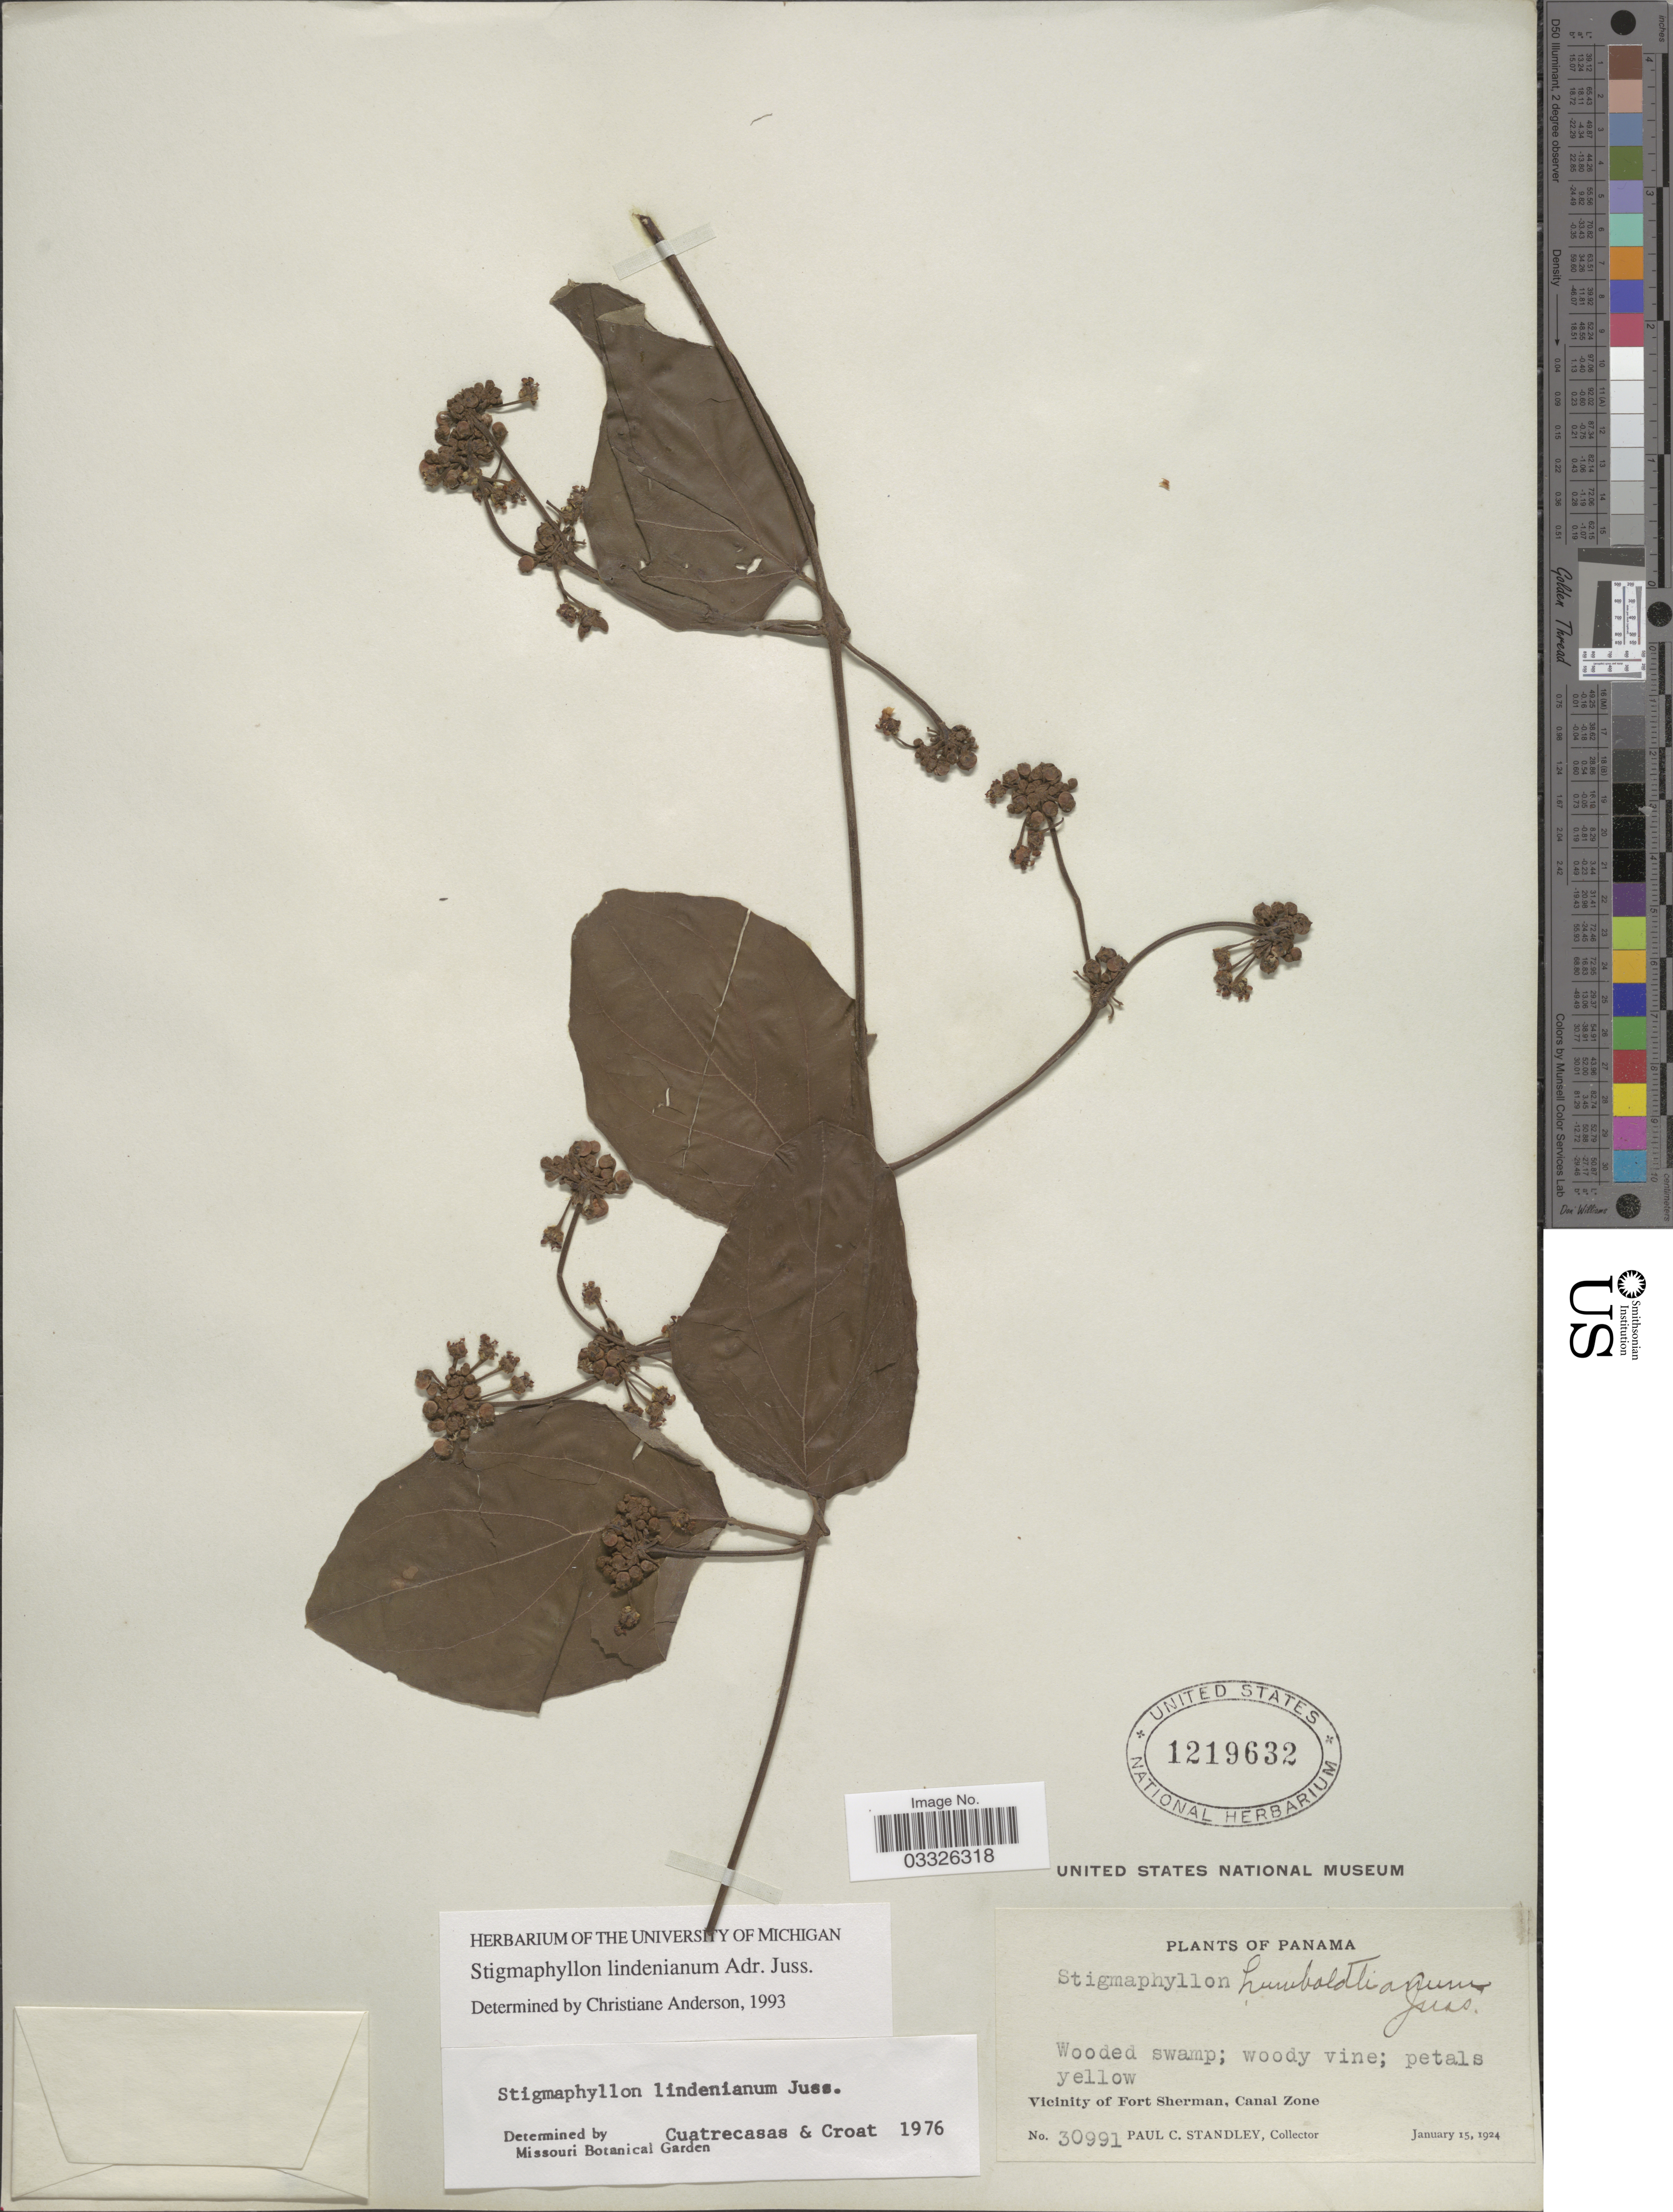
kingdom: Plantae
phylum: Tracheophyta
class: Magnoliopsida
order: Malpighiales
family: Malpighiaceae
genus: Stigmaphyllon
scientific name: Stigmaphyllon lindenianum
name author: A. Juss.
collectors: P. C. Standley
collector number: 30991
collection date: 1924-01-15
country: Panama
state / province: Colón / Panamá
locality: Vicinity of Fort Sherman, Canal Zone.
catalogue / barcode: US 1219632